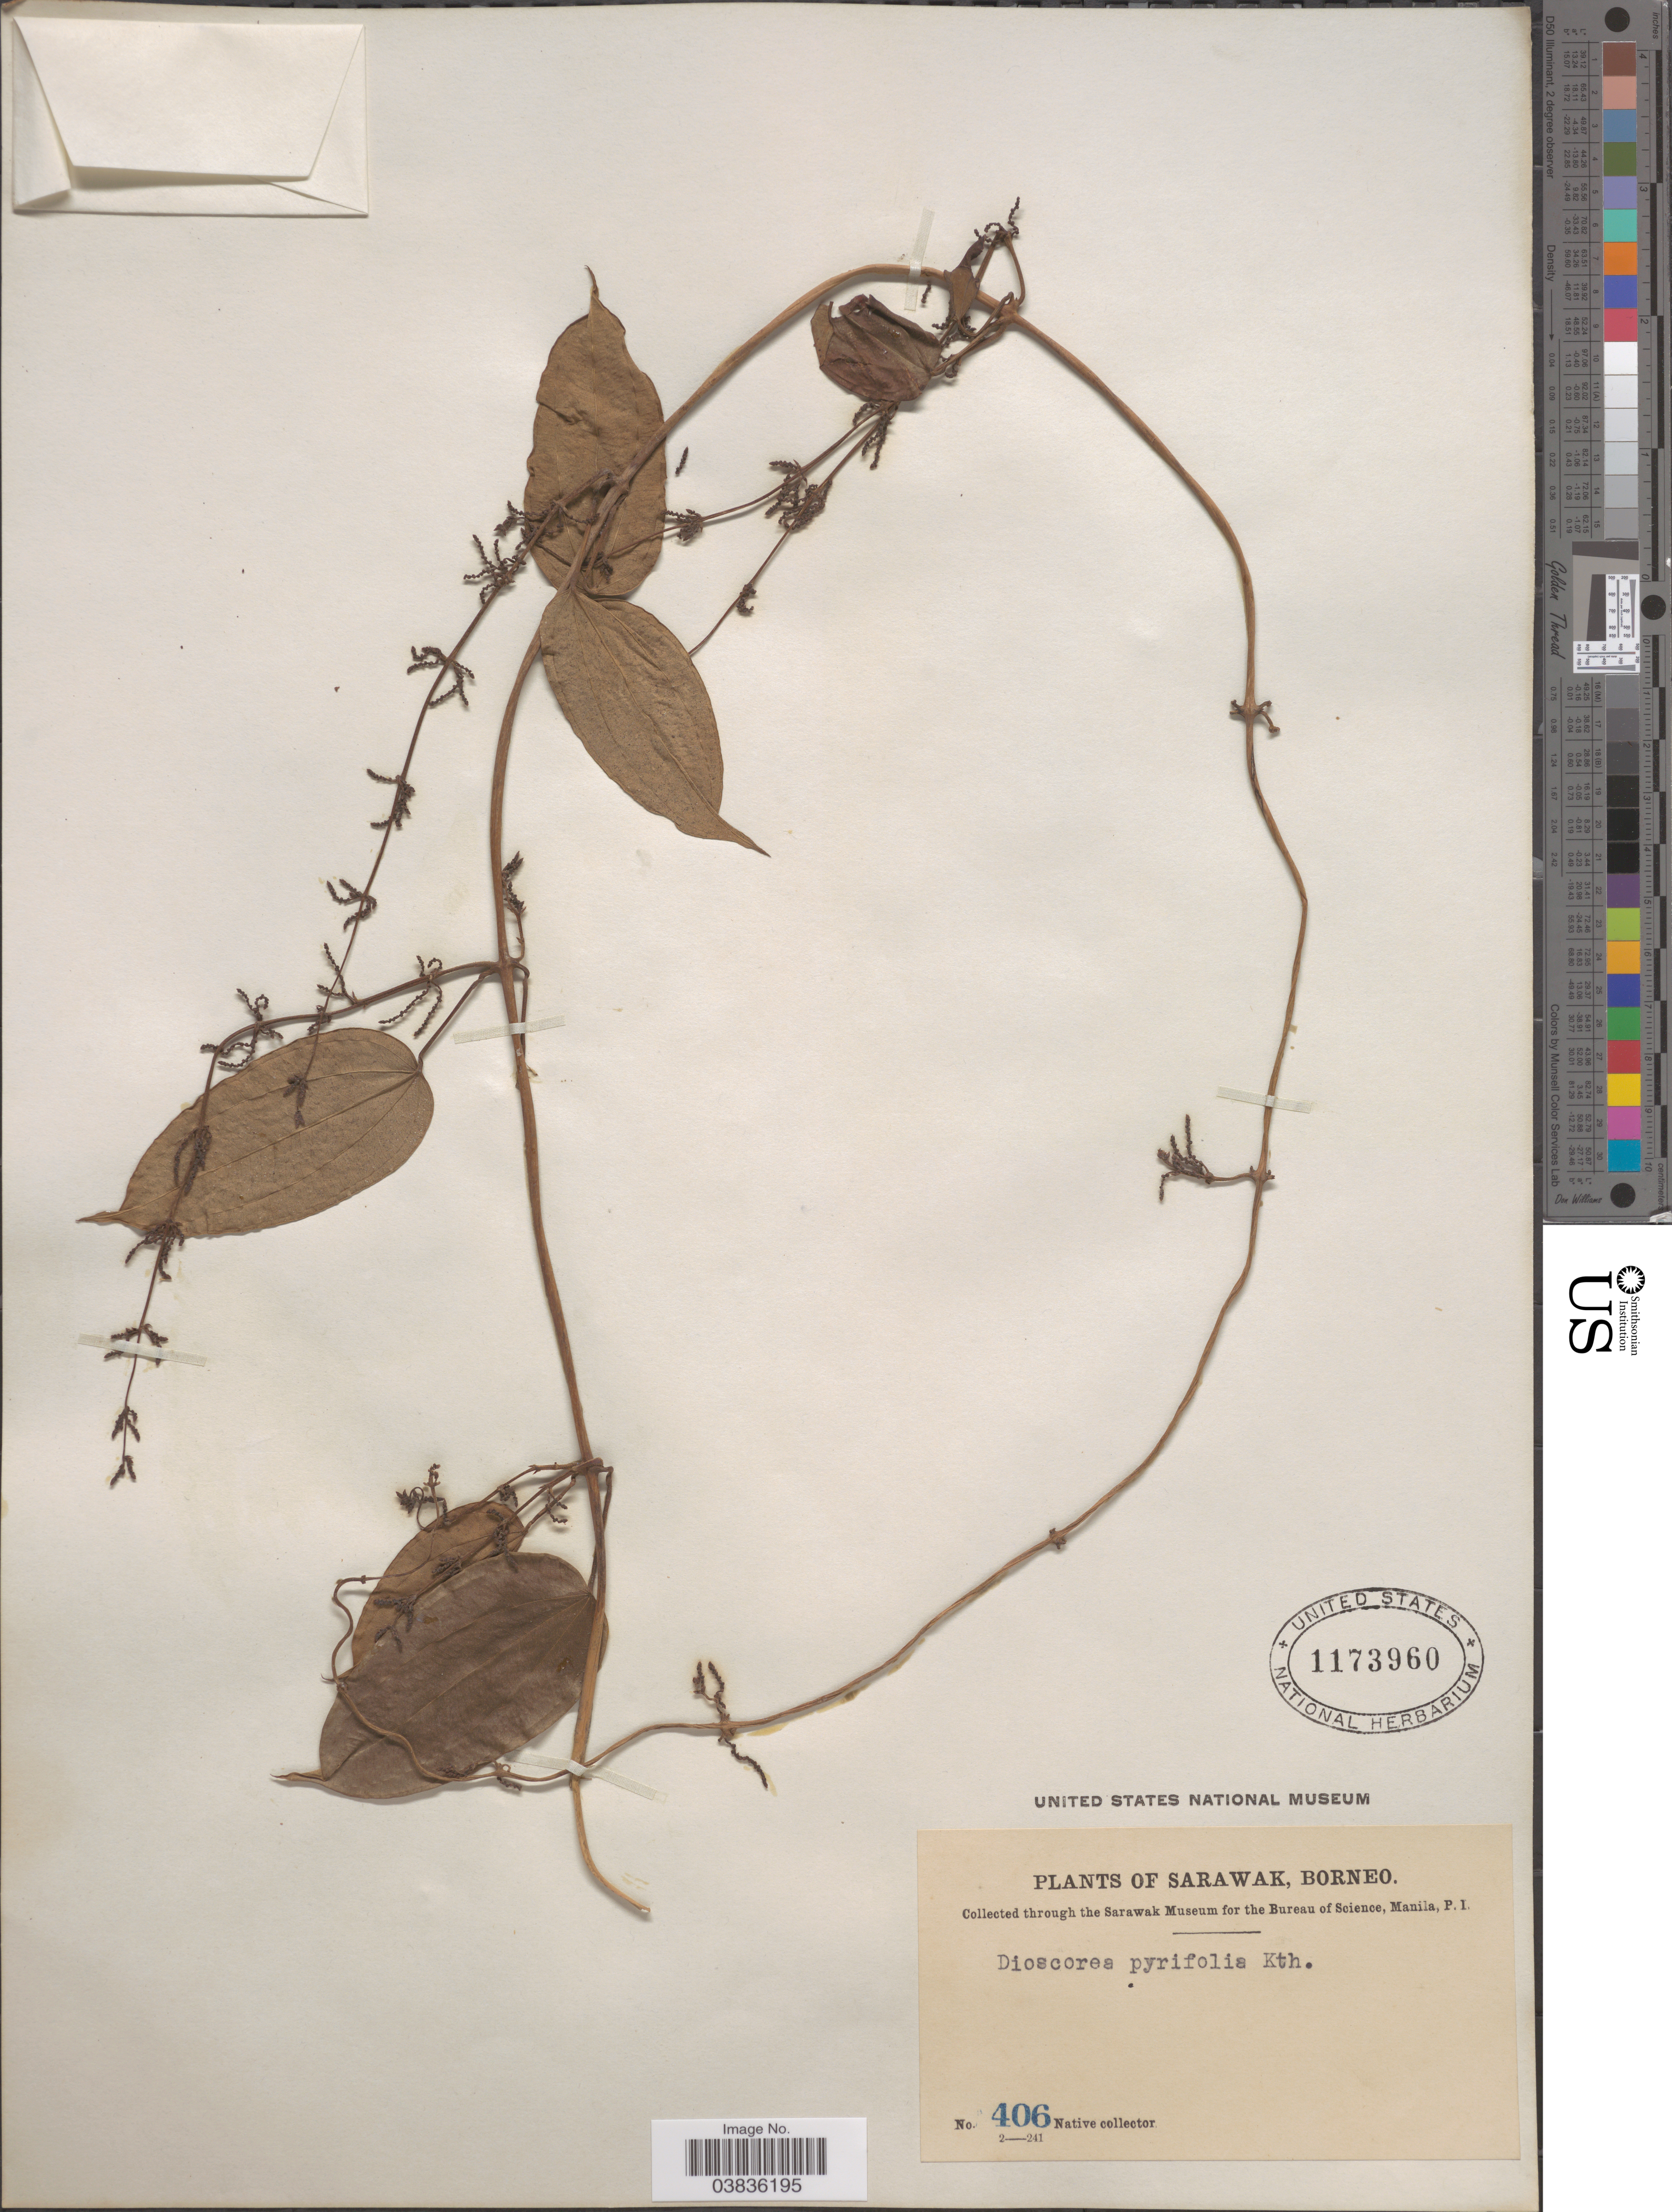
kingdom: Plantae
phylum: Tracheophyta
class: Liliopsida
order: Dioscoreales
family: Dioscoreaceae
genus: Dioscorea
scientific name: Dioscorea pyrifolia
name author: Kunth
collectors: Native collector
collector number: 406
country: Malaysia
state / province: Sarawak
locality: Borneo.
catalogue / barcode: US 1173960